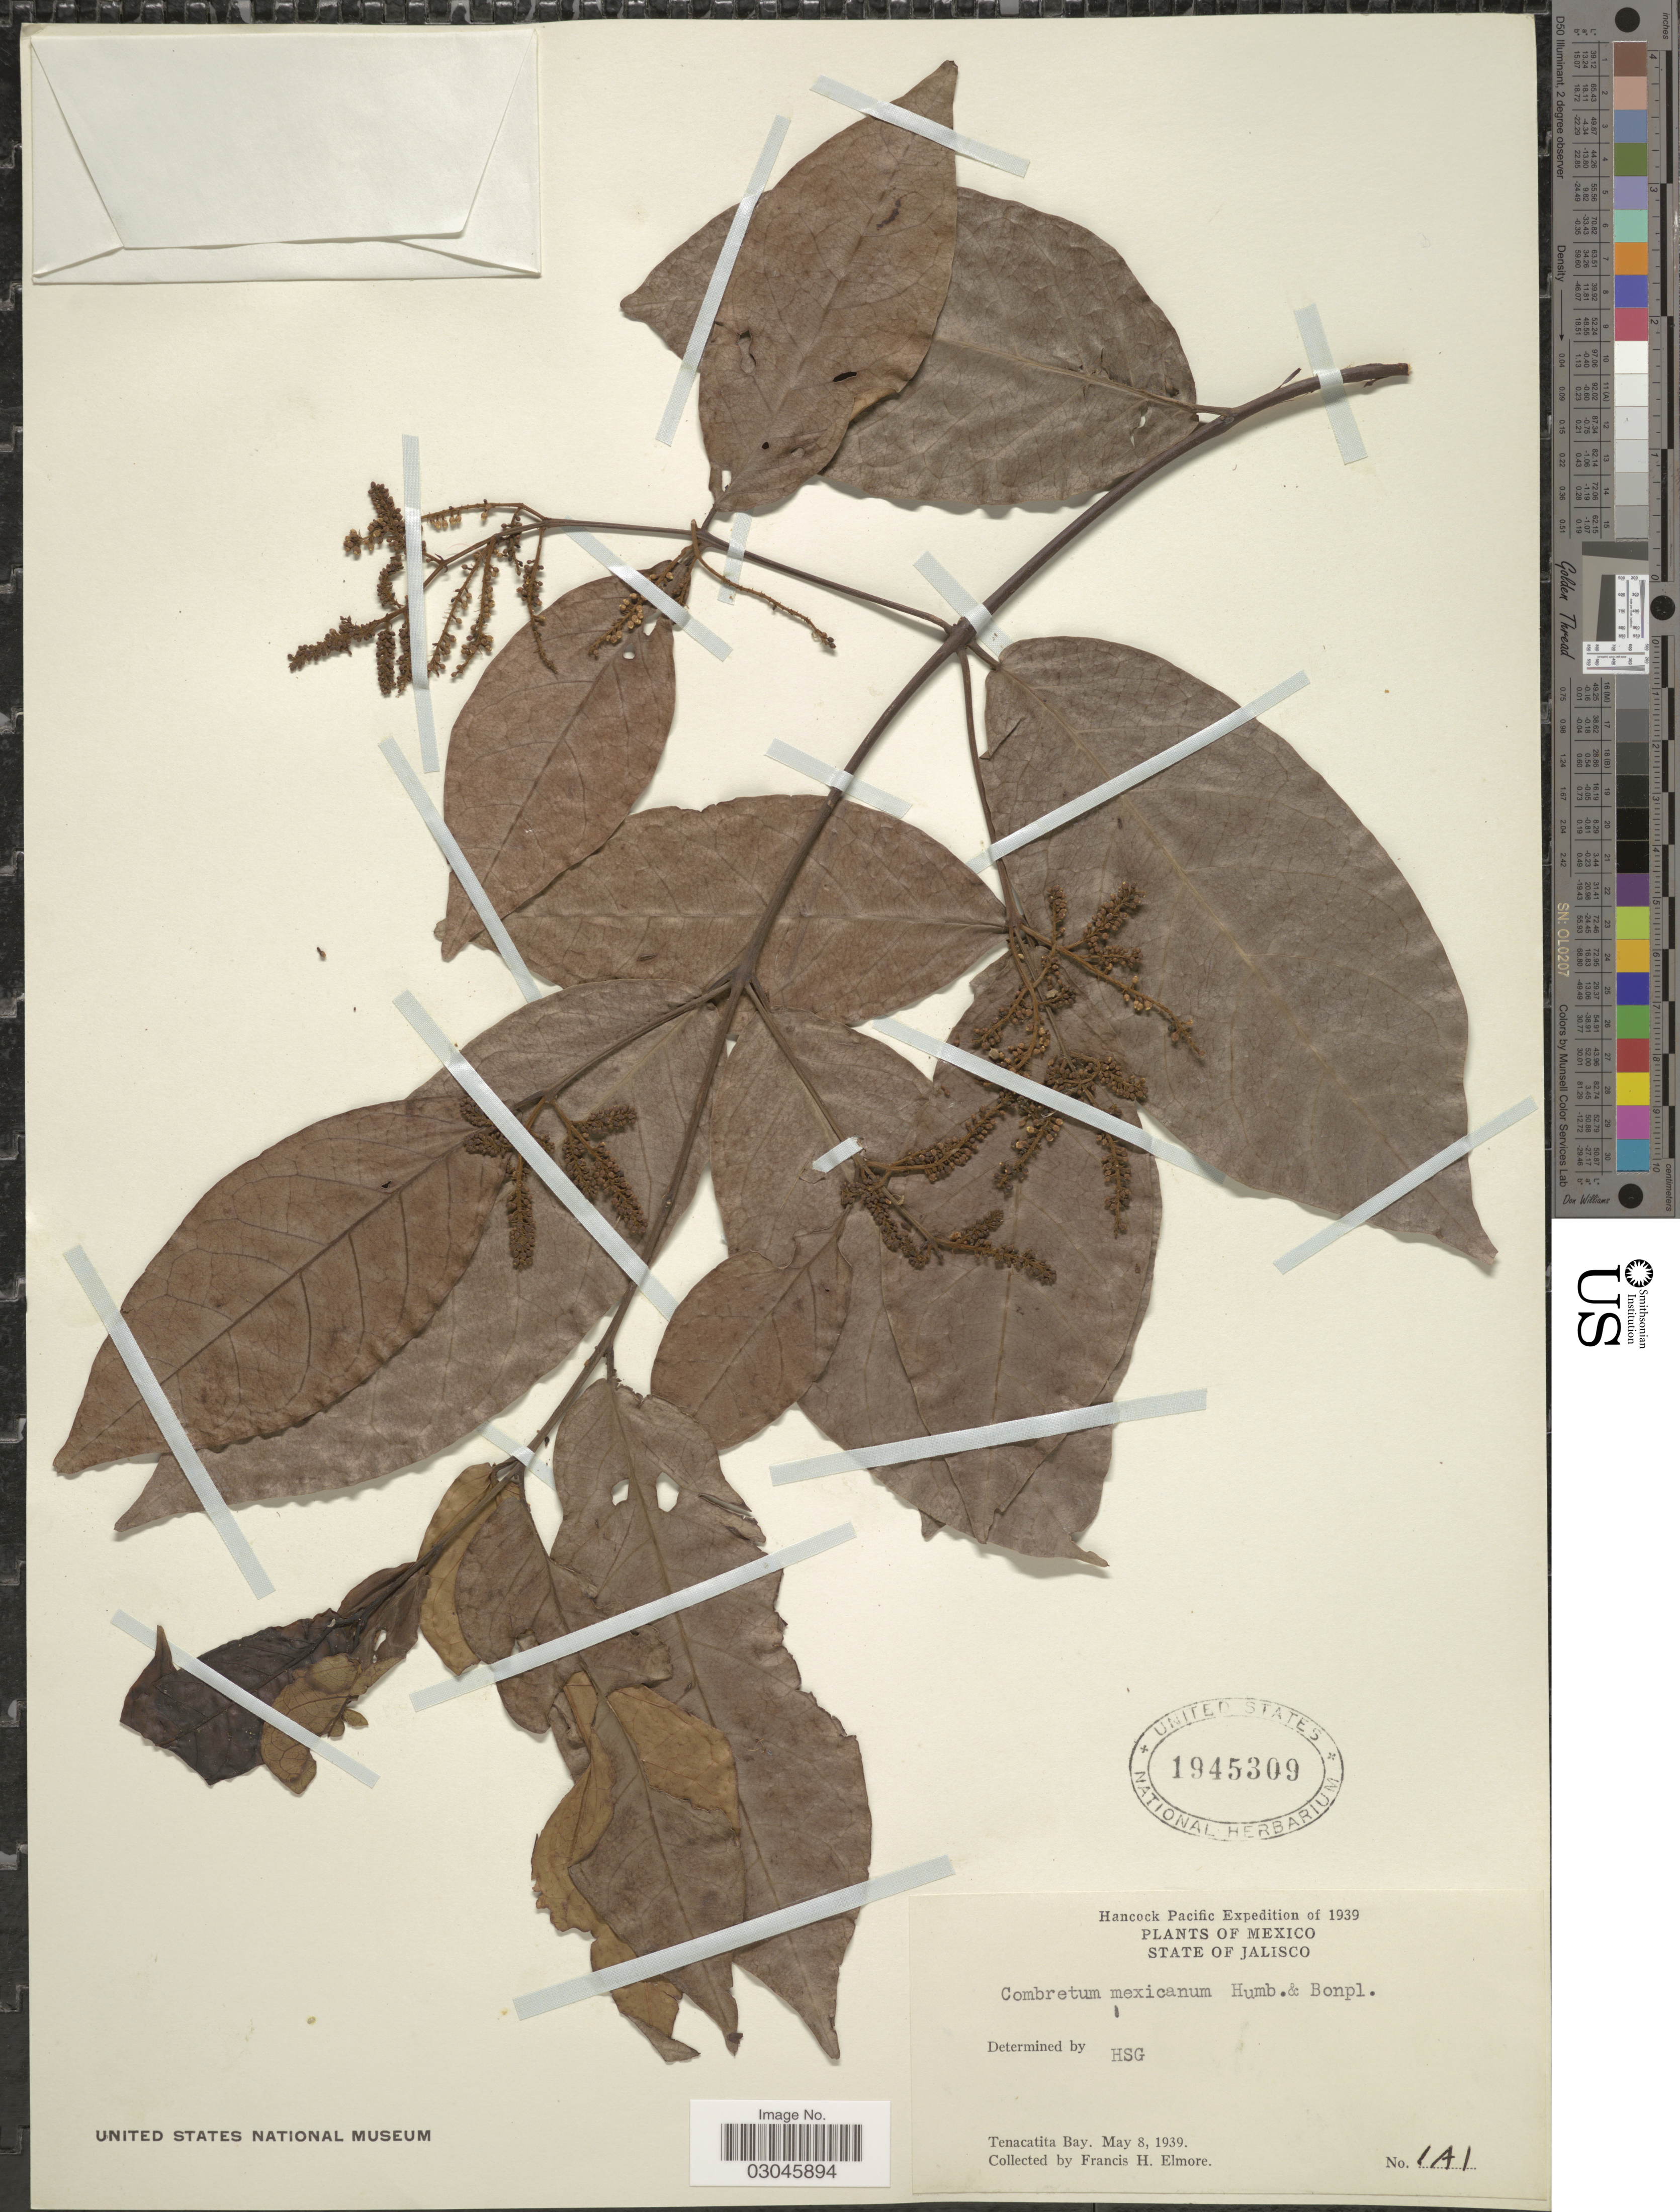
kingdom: Plantae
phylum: Tracheophyta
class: Magnoliopsida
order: Myrtales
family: Combretaceae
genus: Combretum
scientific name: Combretum laxum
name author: Jacq.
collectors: F. H. Elmore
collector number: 1A1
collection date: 1939-05-08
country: Mexico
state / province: Jalisco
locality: Tenacatita Bay.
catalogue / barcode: US 1945309